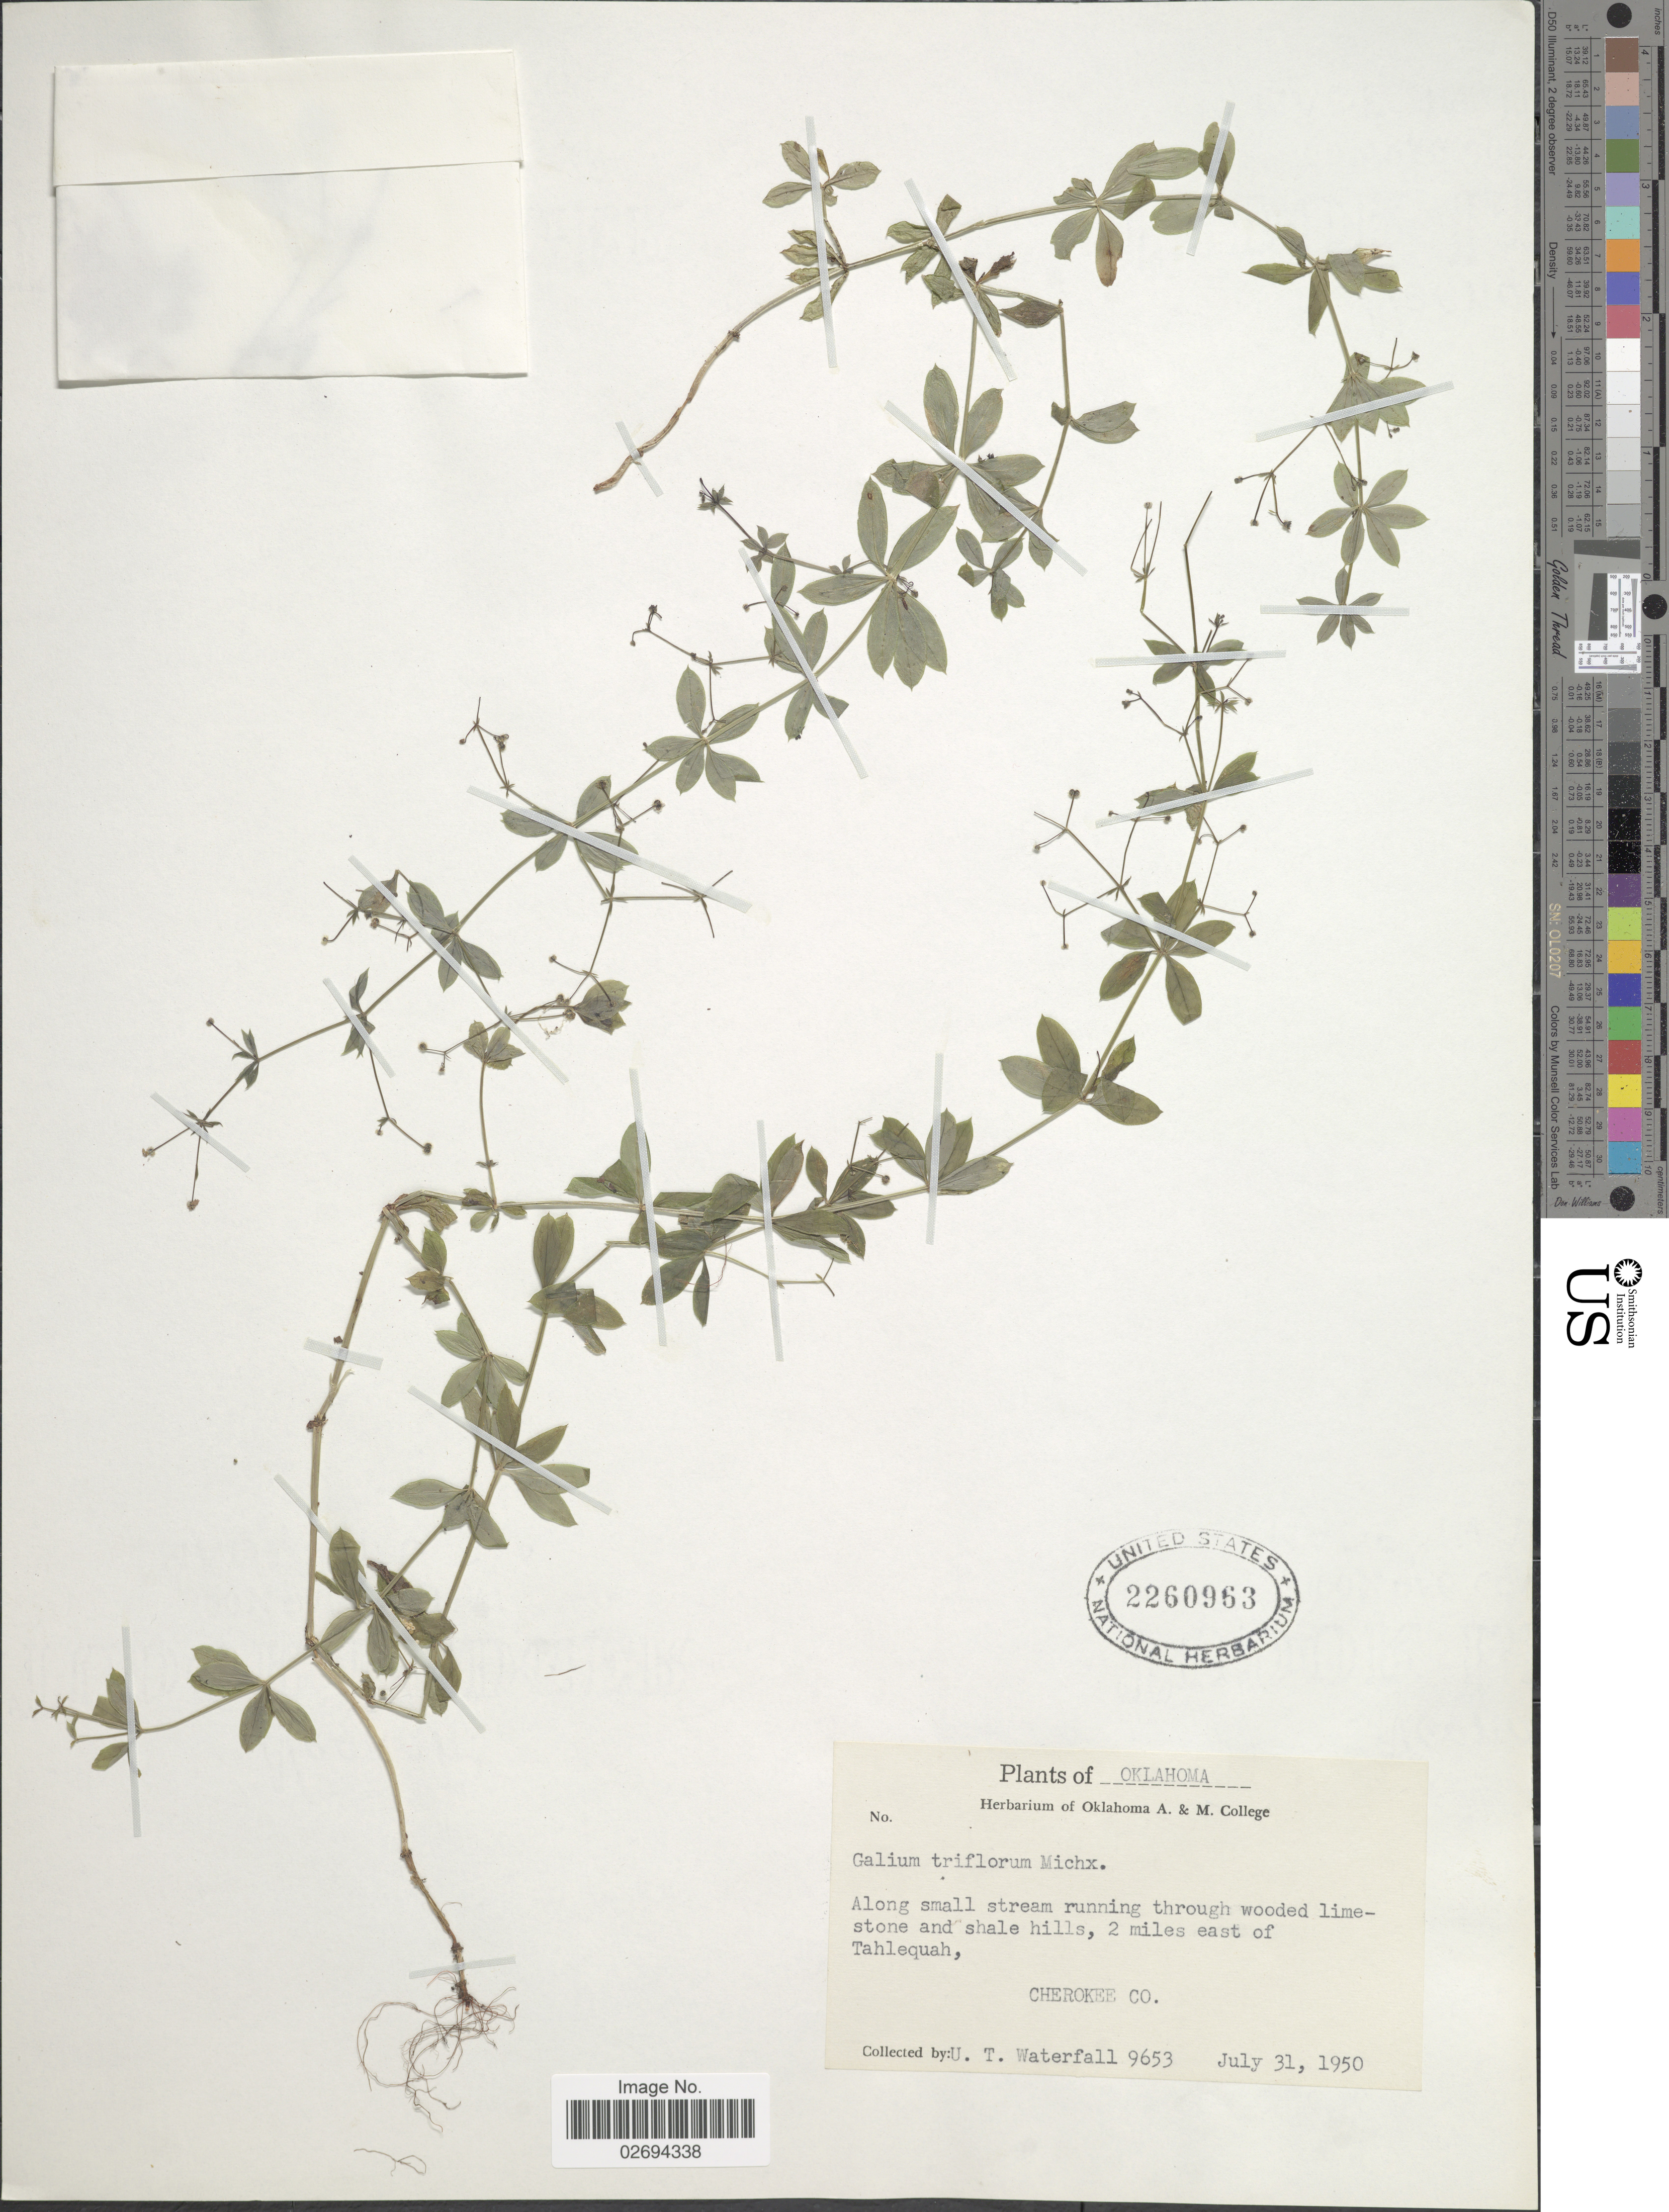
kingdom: Plantae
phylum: Tracheophyta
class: Magnoliopsida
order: Gentianales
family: Rubiaceae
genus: Galium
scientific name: Galium triflorum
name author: Michx.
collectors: U. T. Waterfall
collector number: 9653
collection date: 1950-07-31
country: United States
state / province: Oklahoma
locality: Along small stream running through wooded limestone and shale hills, 2 miles east of Tahlequah, Cherokee Co.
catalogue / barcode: US 2260963